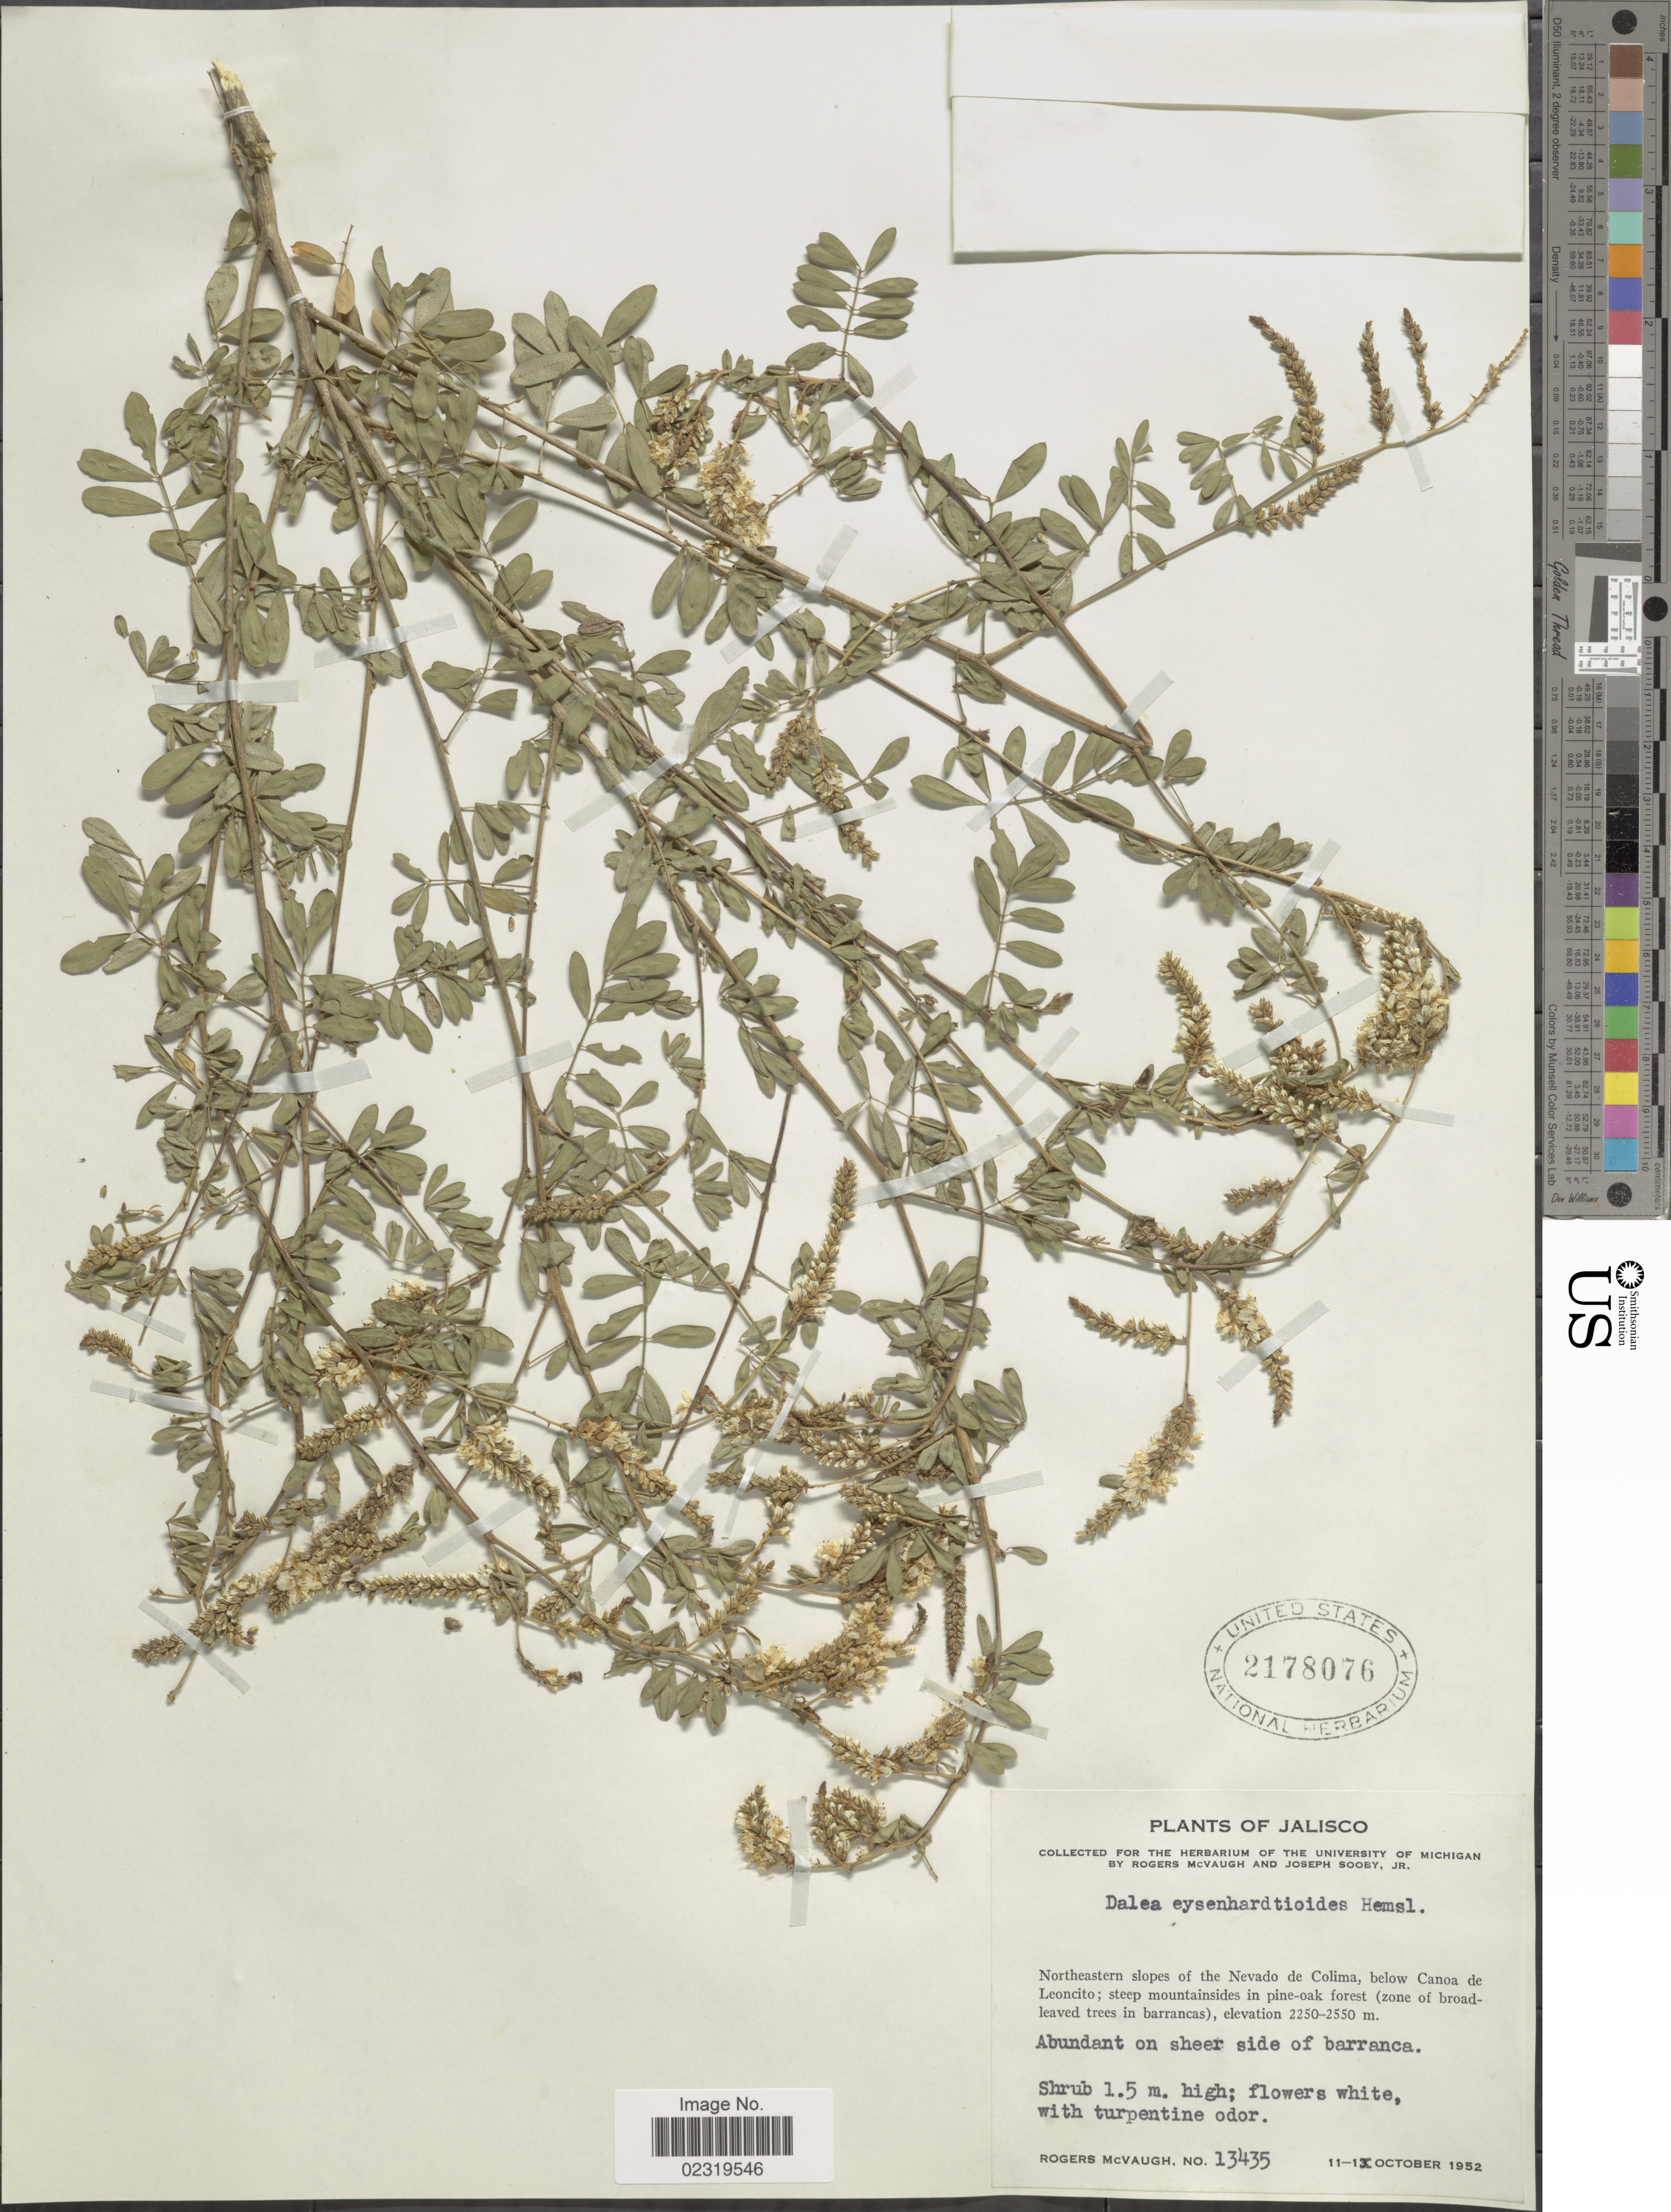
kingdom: Plantae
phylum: Tracheophyta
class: Magnoliopsida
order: Fabales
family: Fabaceae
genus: Dalea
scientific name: Dalea leucostachya var. eysenhardtioides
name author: (Hemsl.) Barneby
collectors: R. McVaugh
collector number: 13435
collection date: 1952-10-11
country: Mexico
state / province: Jalisco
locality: Northeastern slopes of the Nevado de Colima, below Canoa de Leoncito; steep mountainsides in pine-oak forest (zone of broadleaved trees in barrancas)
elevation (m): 2250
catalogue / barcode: US 2178076